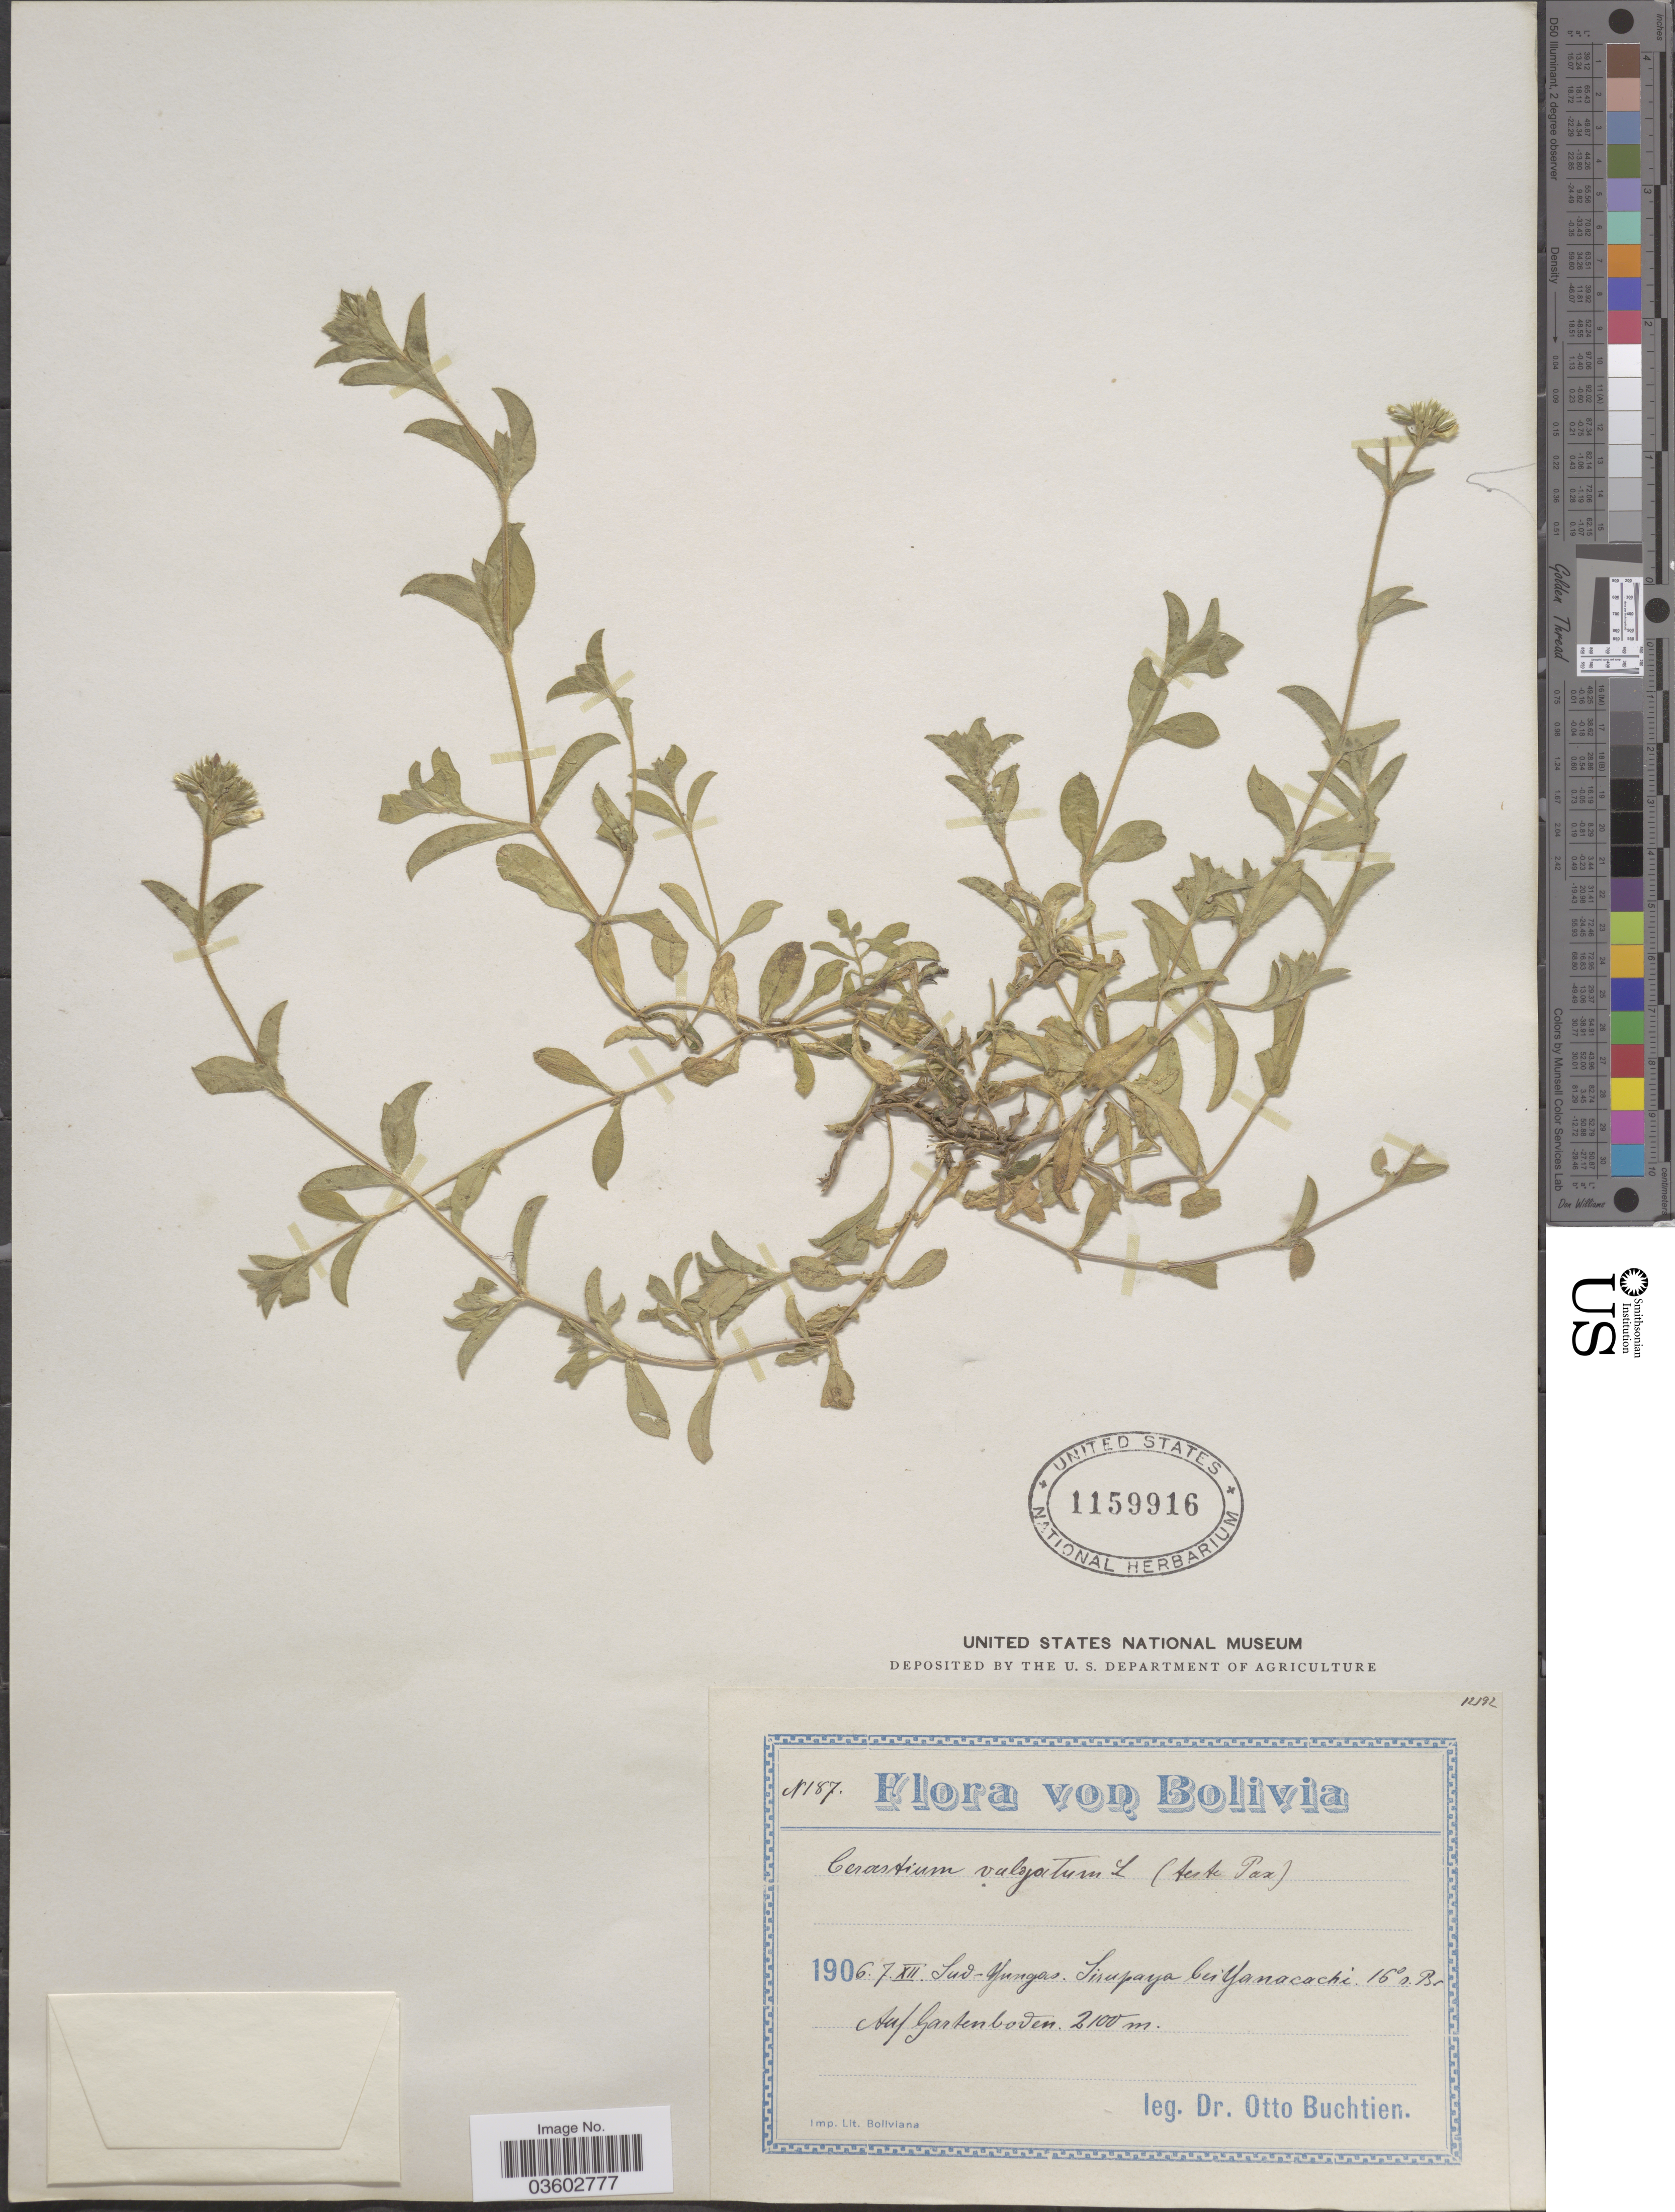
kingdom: Plantae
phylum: Tracheophyta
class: Magnoliopsida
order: Caryophyllales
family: Caryophyllaceae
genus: Cerastium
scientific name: Cerastium vulgatum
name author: L.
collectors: O. Buchtien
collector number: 187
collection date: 1906-12-07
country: Bolivia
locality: Sud-Yungas. Sirupaya bei Yanacachi. 16º s, Br. Auf Garten boden.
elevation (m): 2100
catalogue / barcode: US 1159916